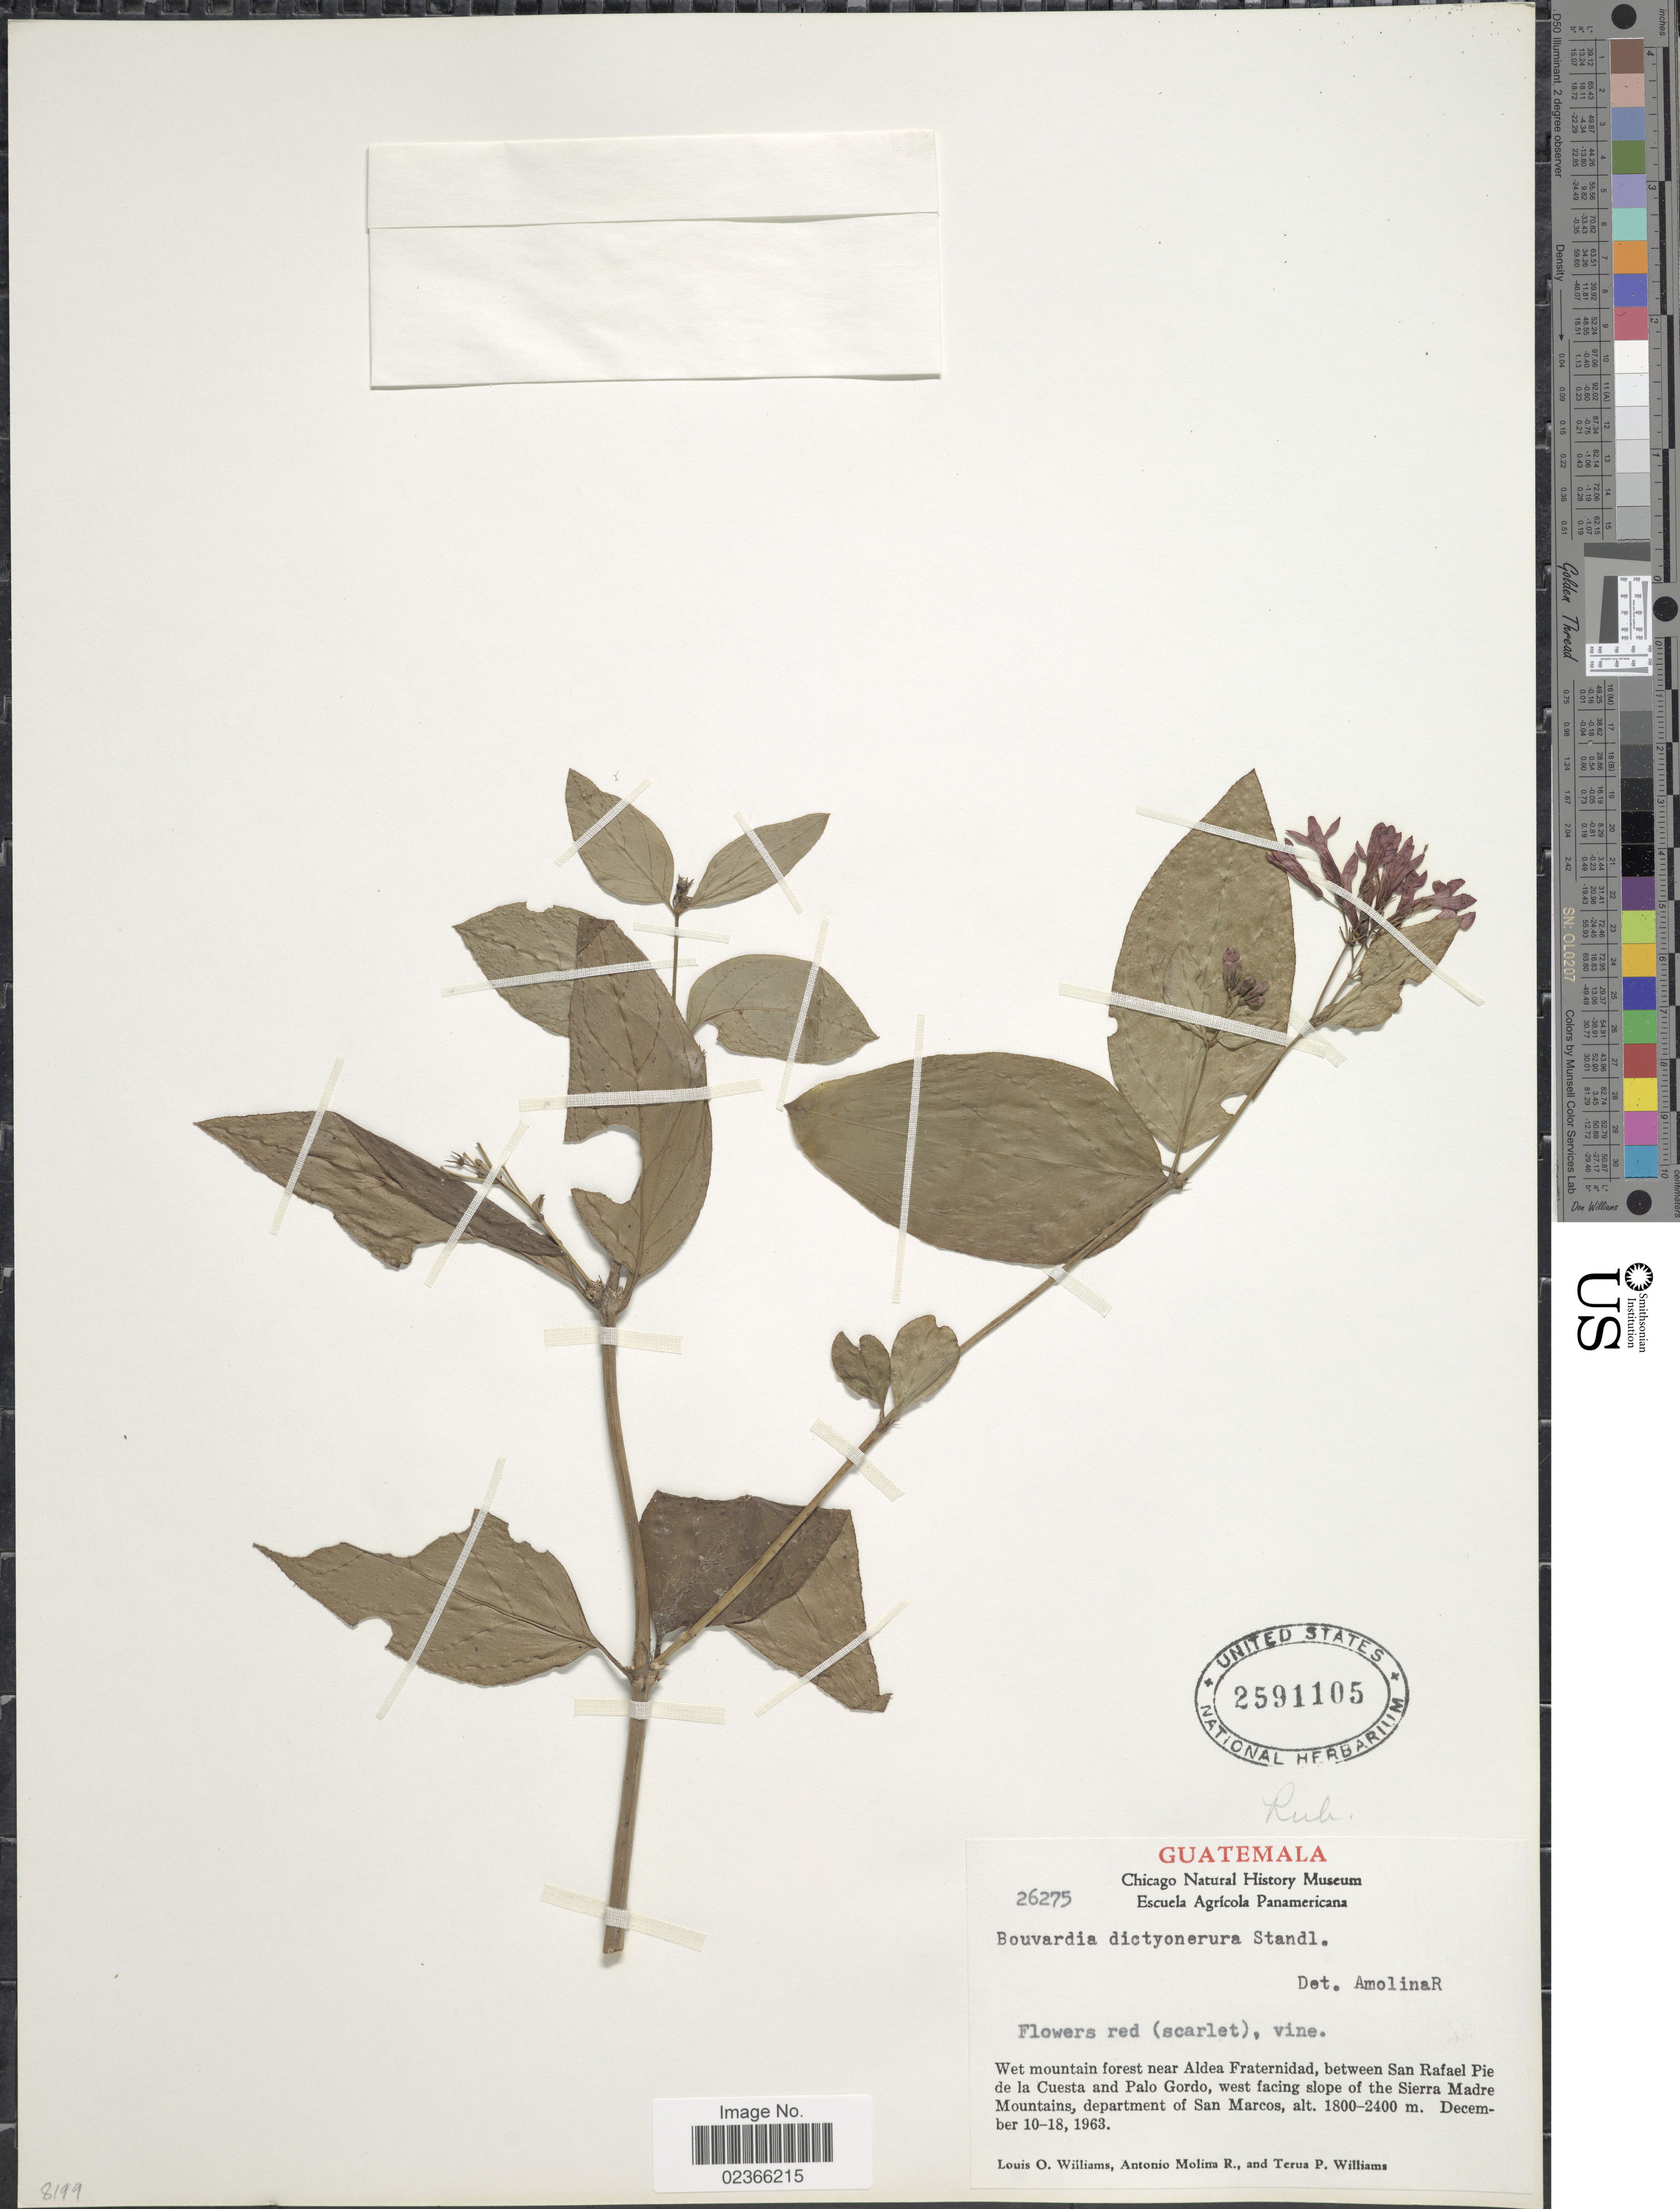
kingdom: Plantae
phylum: Tracheophyta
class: Magnoliopsida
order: Gentianales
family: Rubiaceae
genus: Bouvardia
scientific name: Bouvardia dictyoneura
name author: Standl.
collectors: L. O. Williams, A. Molina R. & T. Williams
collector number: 26275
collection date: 1963-12-10/1963-12-18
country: Guatemala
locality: Wet mountain forest near Aldea Fraternidad, between San Rafael Pie de la Cuesta and Palo Gordo, west facing sloep of the Sierra Madre Mountains, department of San Marcos.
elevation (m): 1800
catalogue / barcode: US 2591105